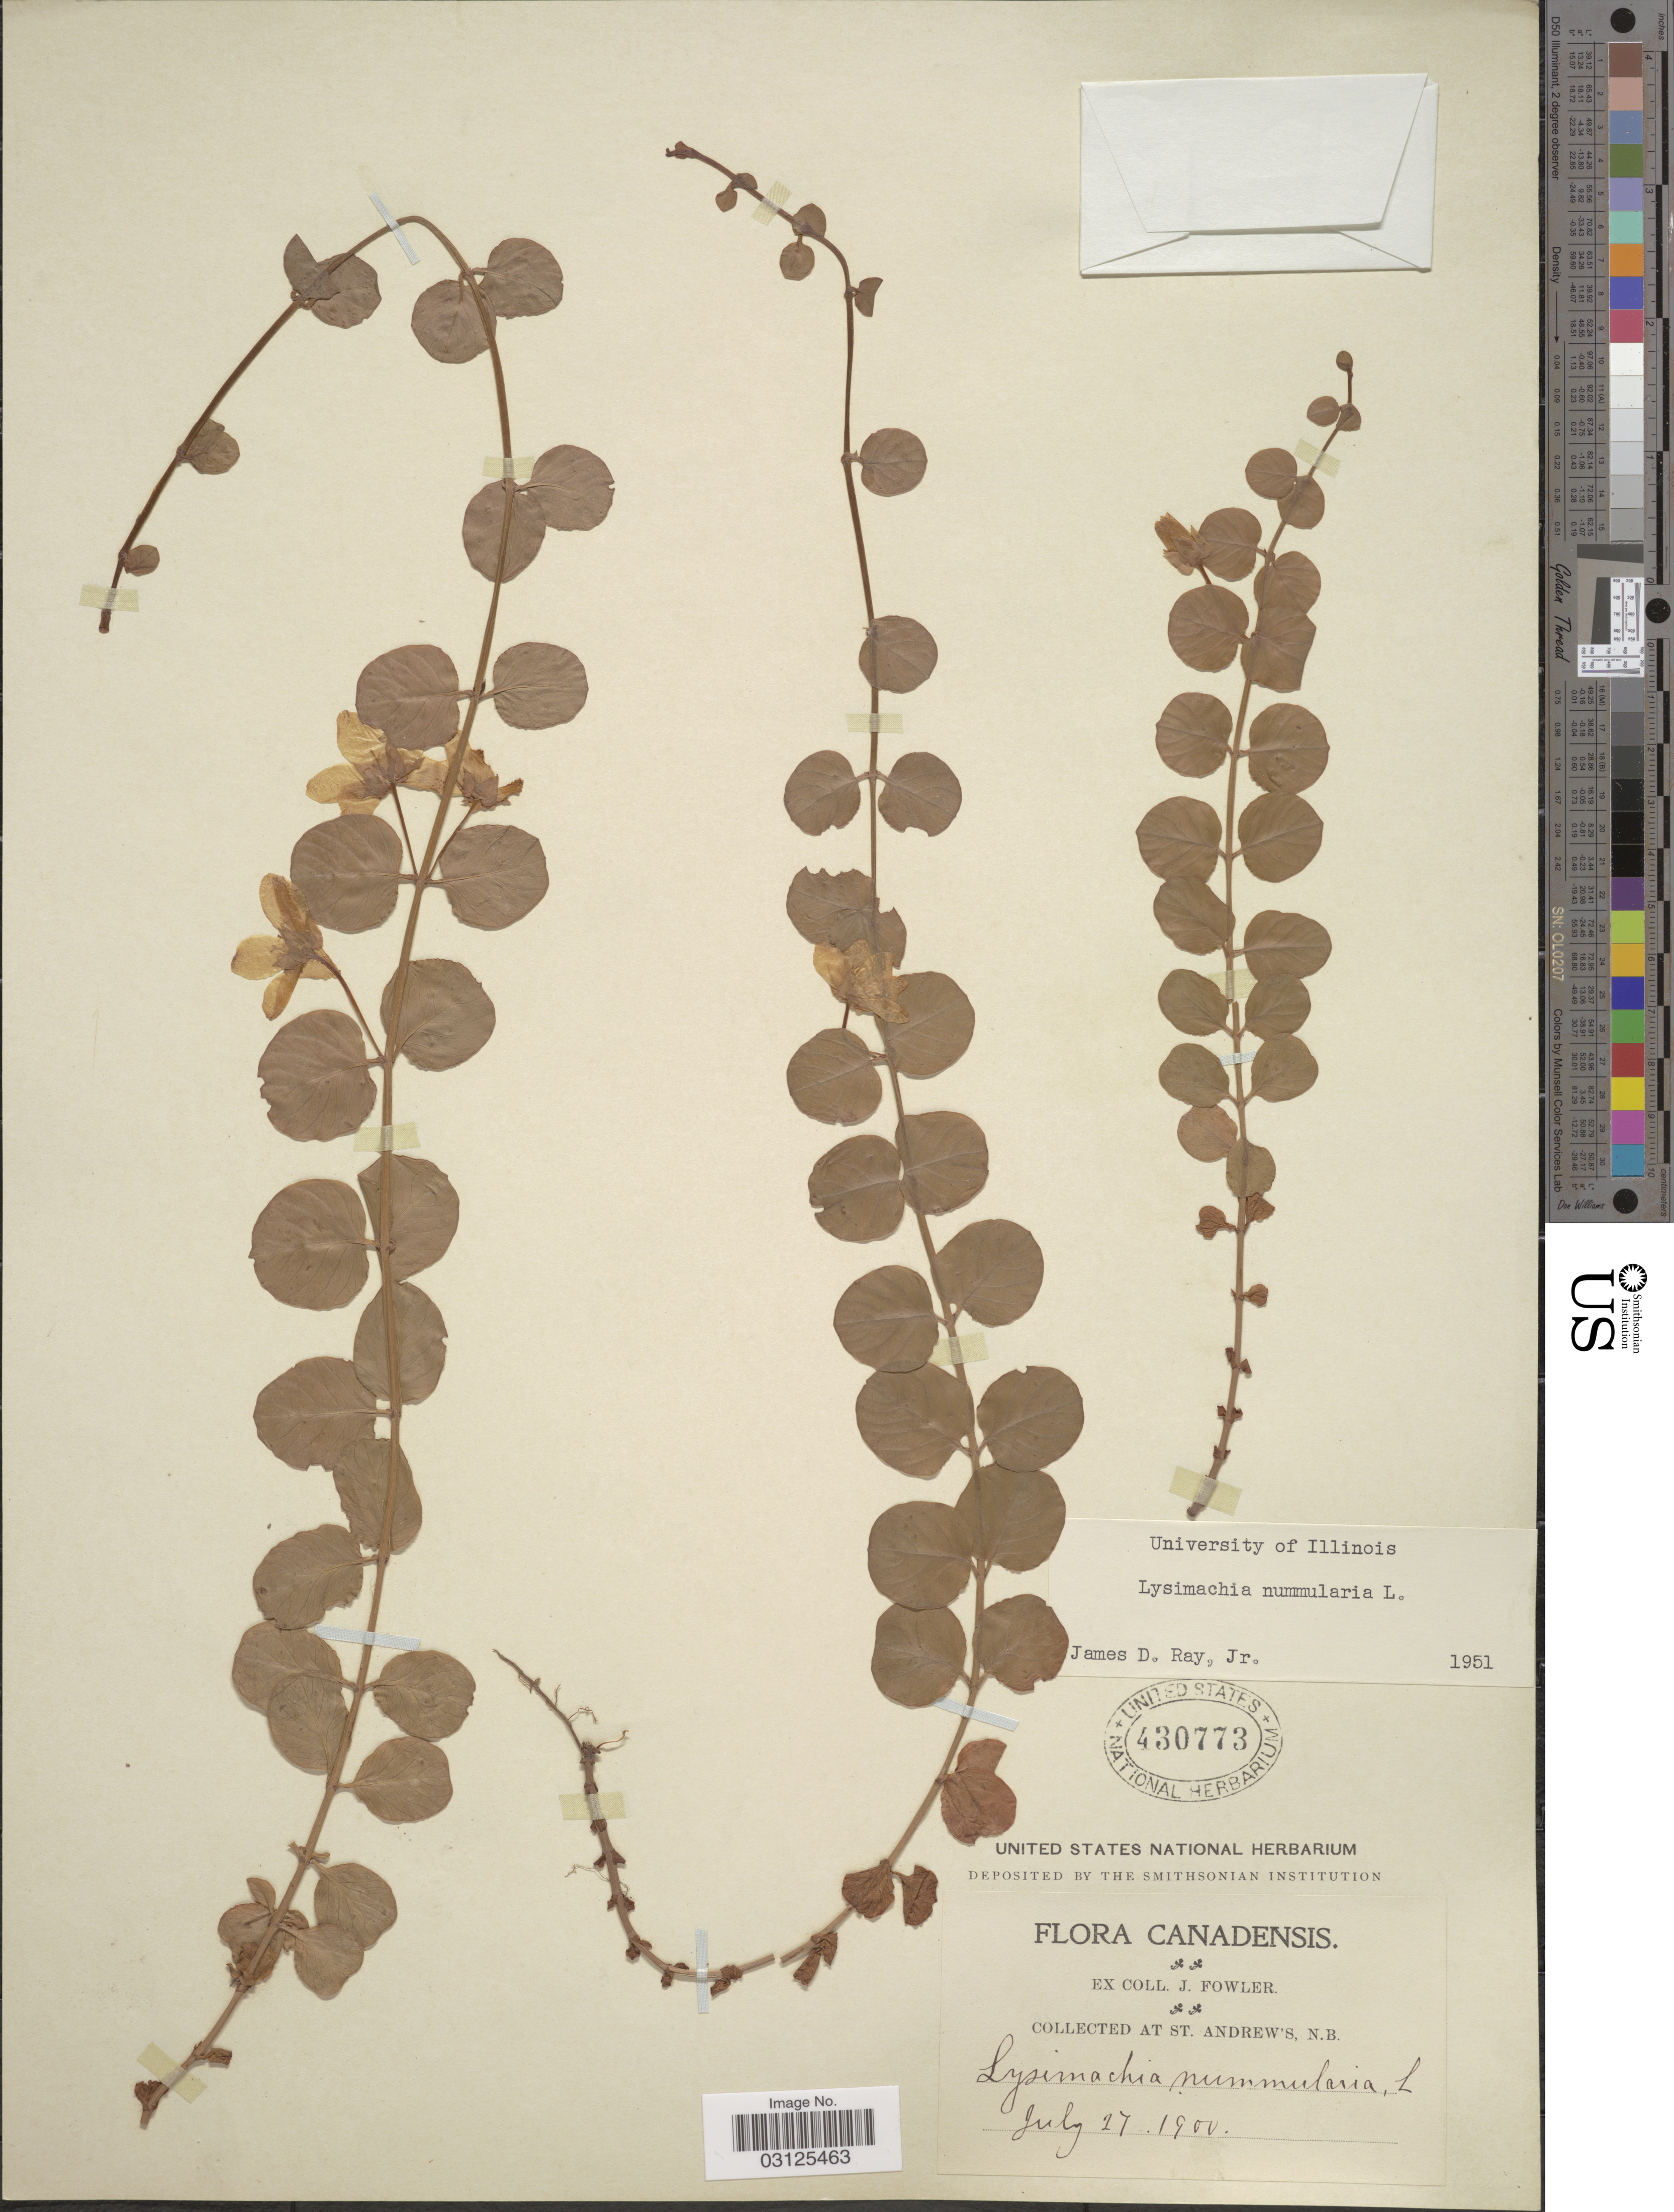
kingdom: Plantae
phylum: Tracheophyta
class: Magnoliopsida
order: Ericales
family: Primulaceae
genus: Lysimachia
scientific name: Lysimachia nummularia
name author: L.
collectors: J. Fowler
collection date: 1900-07-27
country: Canada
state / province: New Brunswick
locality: At St. Andrew's.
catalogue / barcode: US 430773